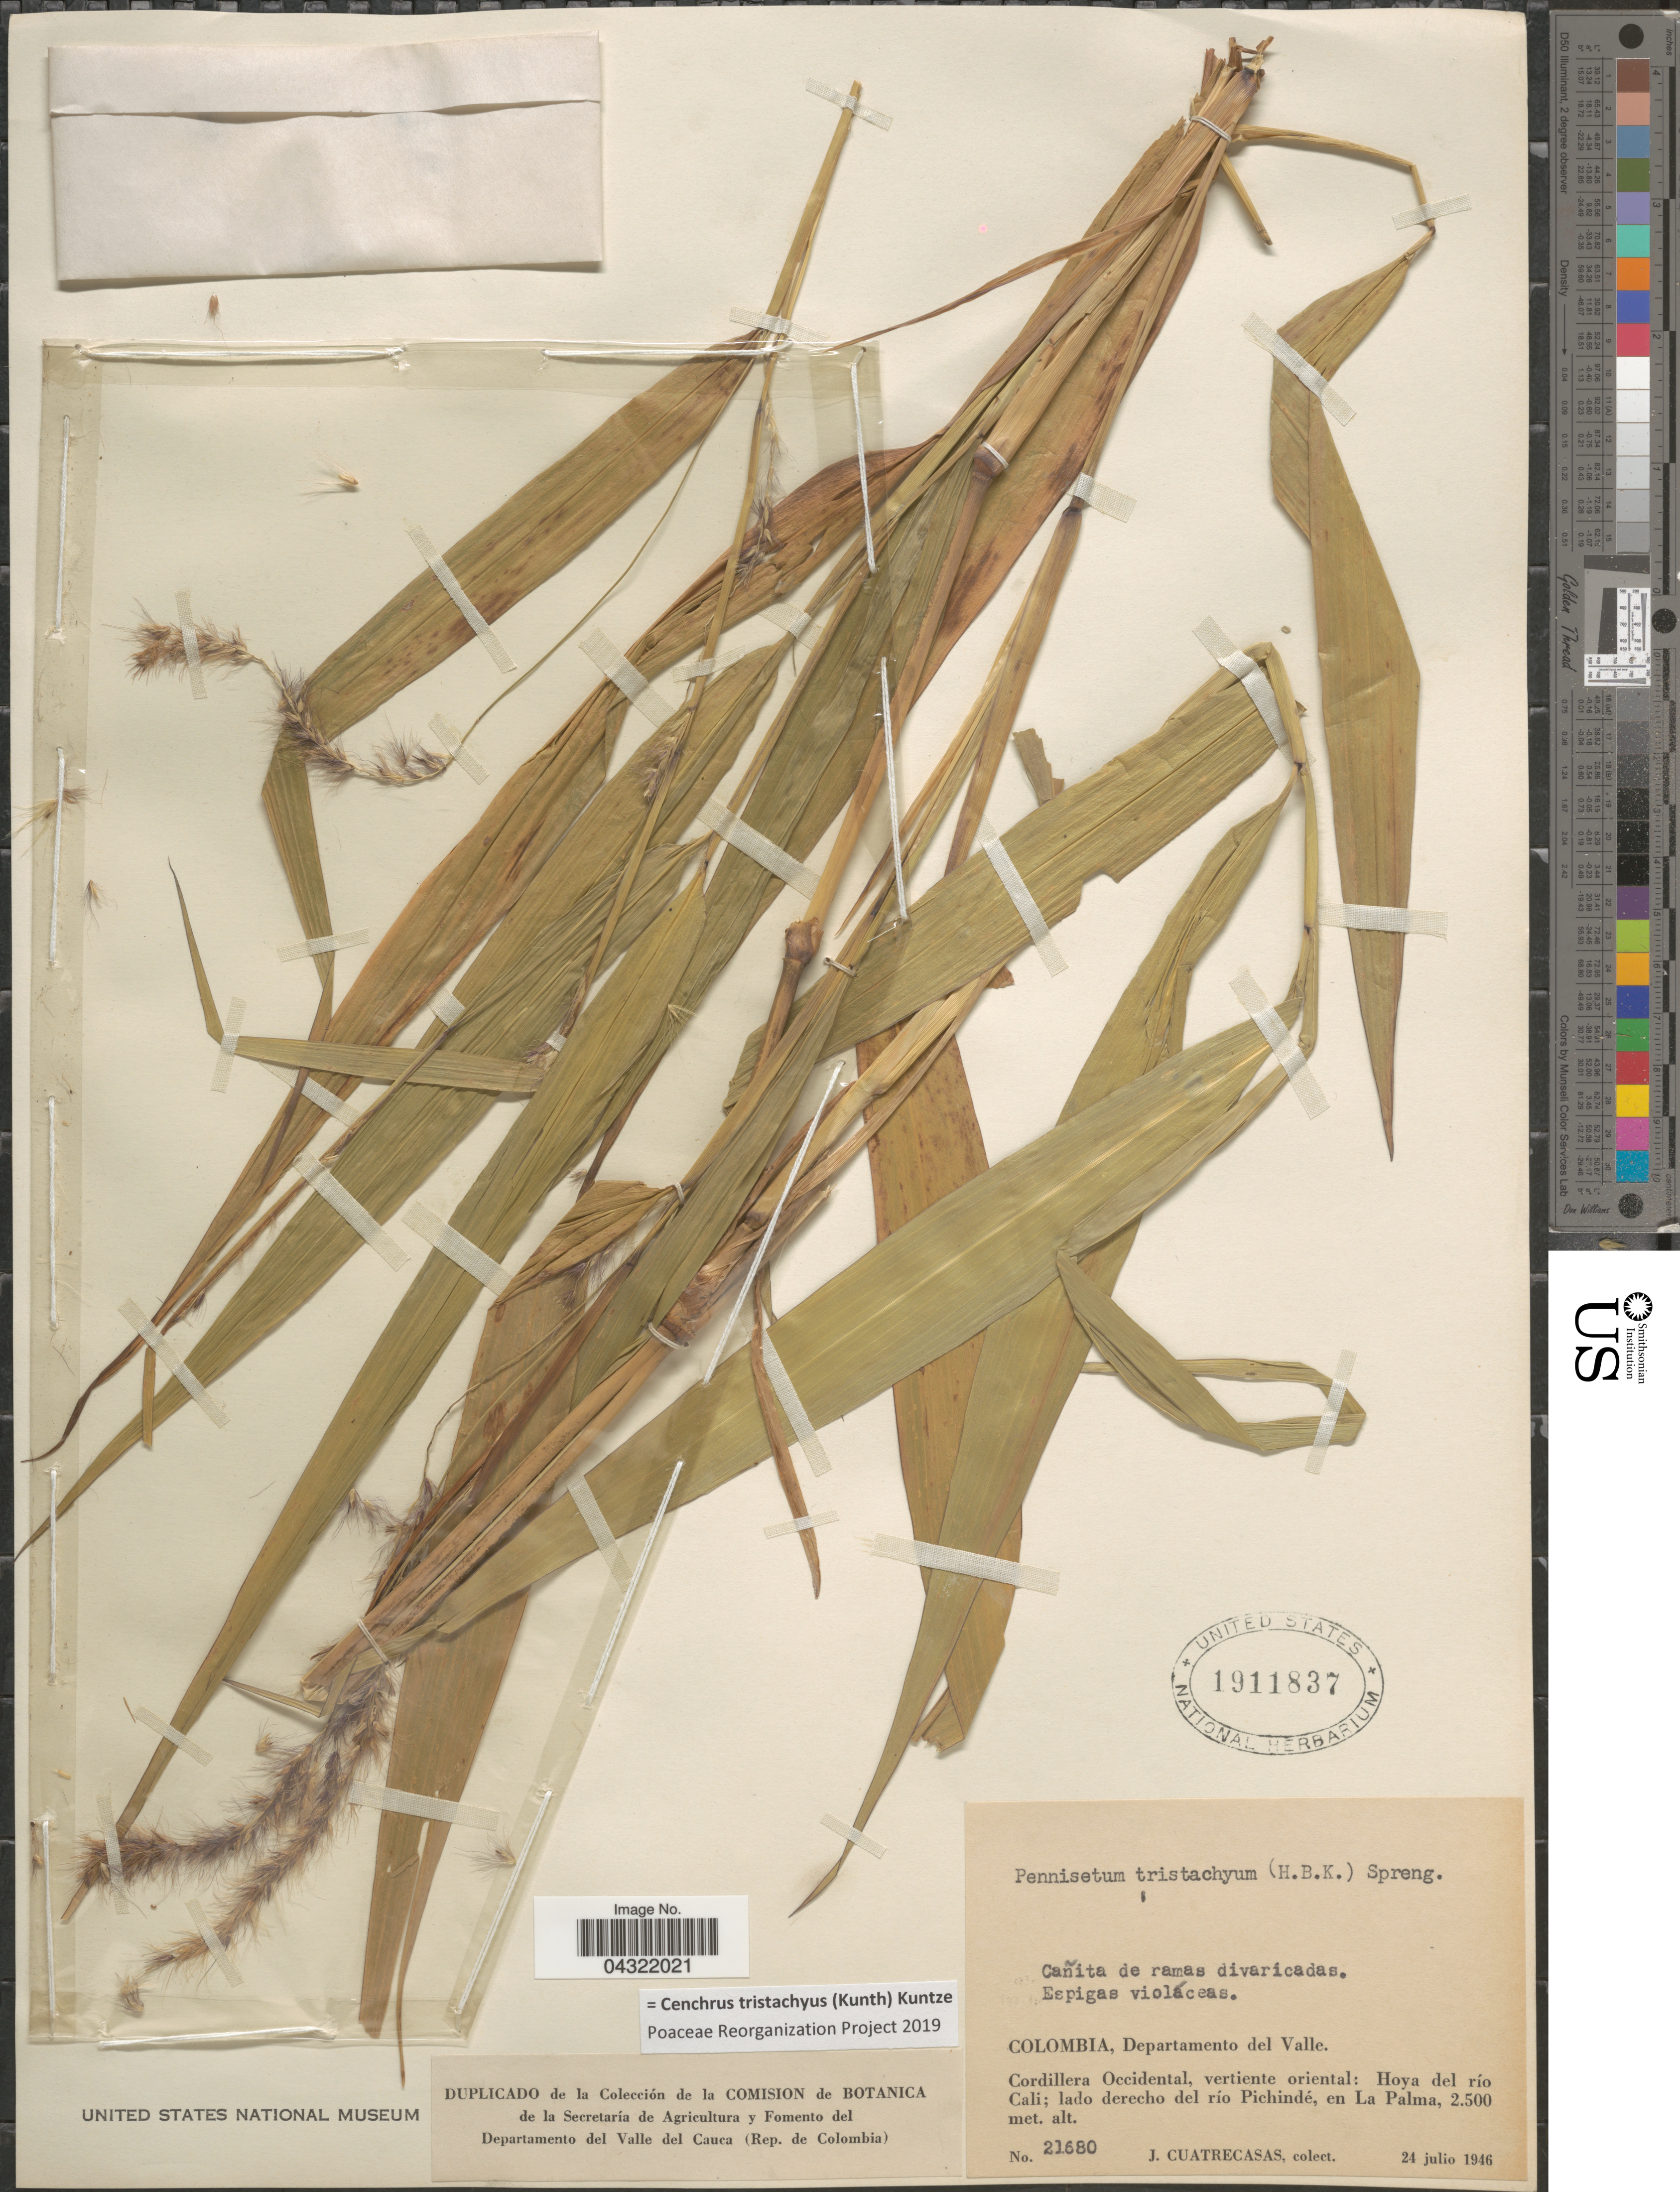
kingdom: Plantae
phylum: Tracheophyta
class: Liliopsida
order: Poales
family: Poaceae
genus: Cenchrus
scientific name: Cenchrus tristachyus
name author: (Kunth) Kuntze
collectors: J. Cuatrecasas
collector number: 21680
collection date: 1946-07-24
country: Colombia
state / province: Valle del Cauca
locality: Departamento del Valle. Cordillera Occidental, vertiente oriental: Hoya del río Cali; lado derecho del río Pichindé, en la Palma.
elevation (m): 2500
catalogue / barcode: US 1911837